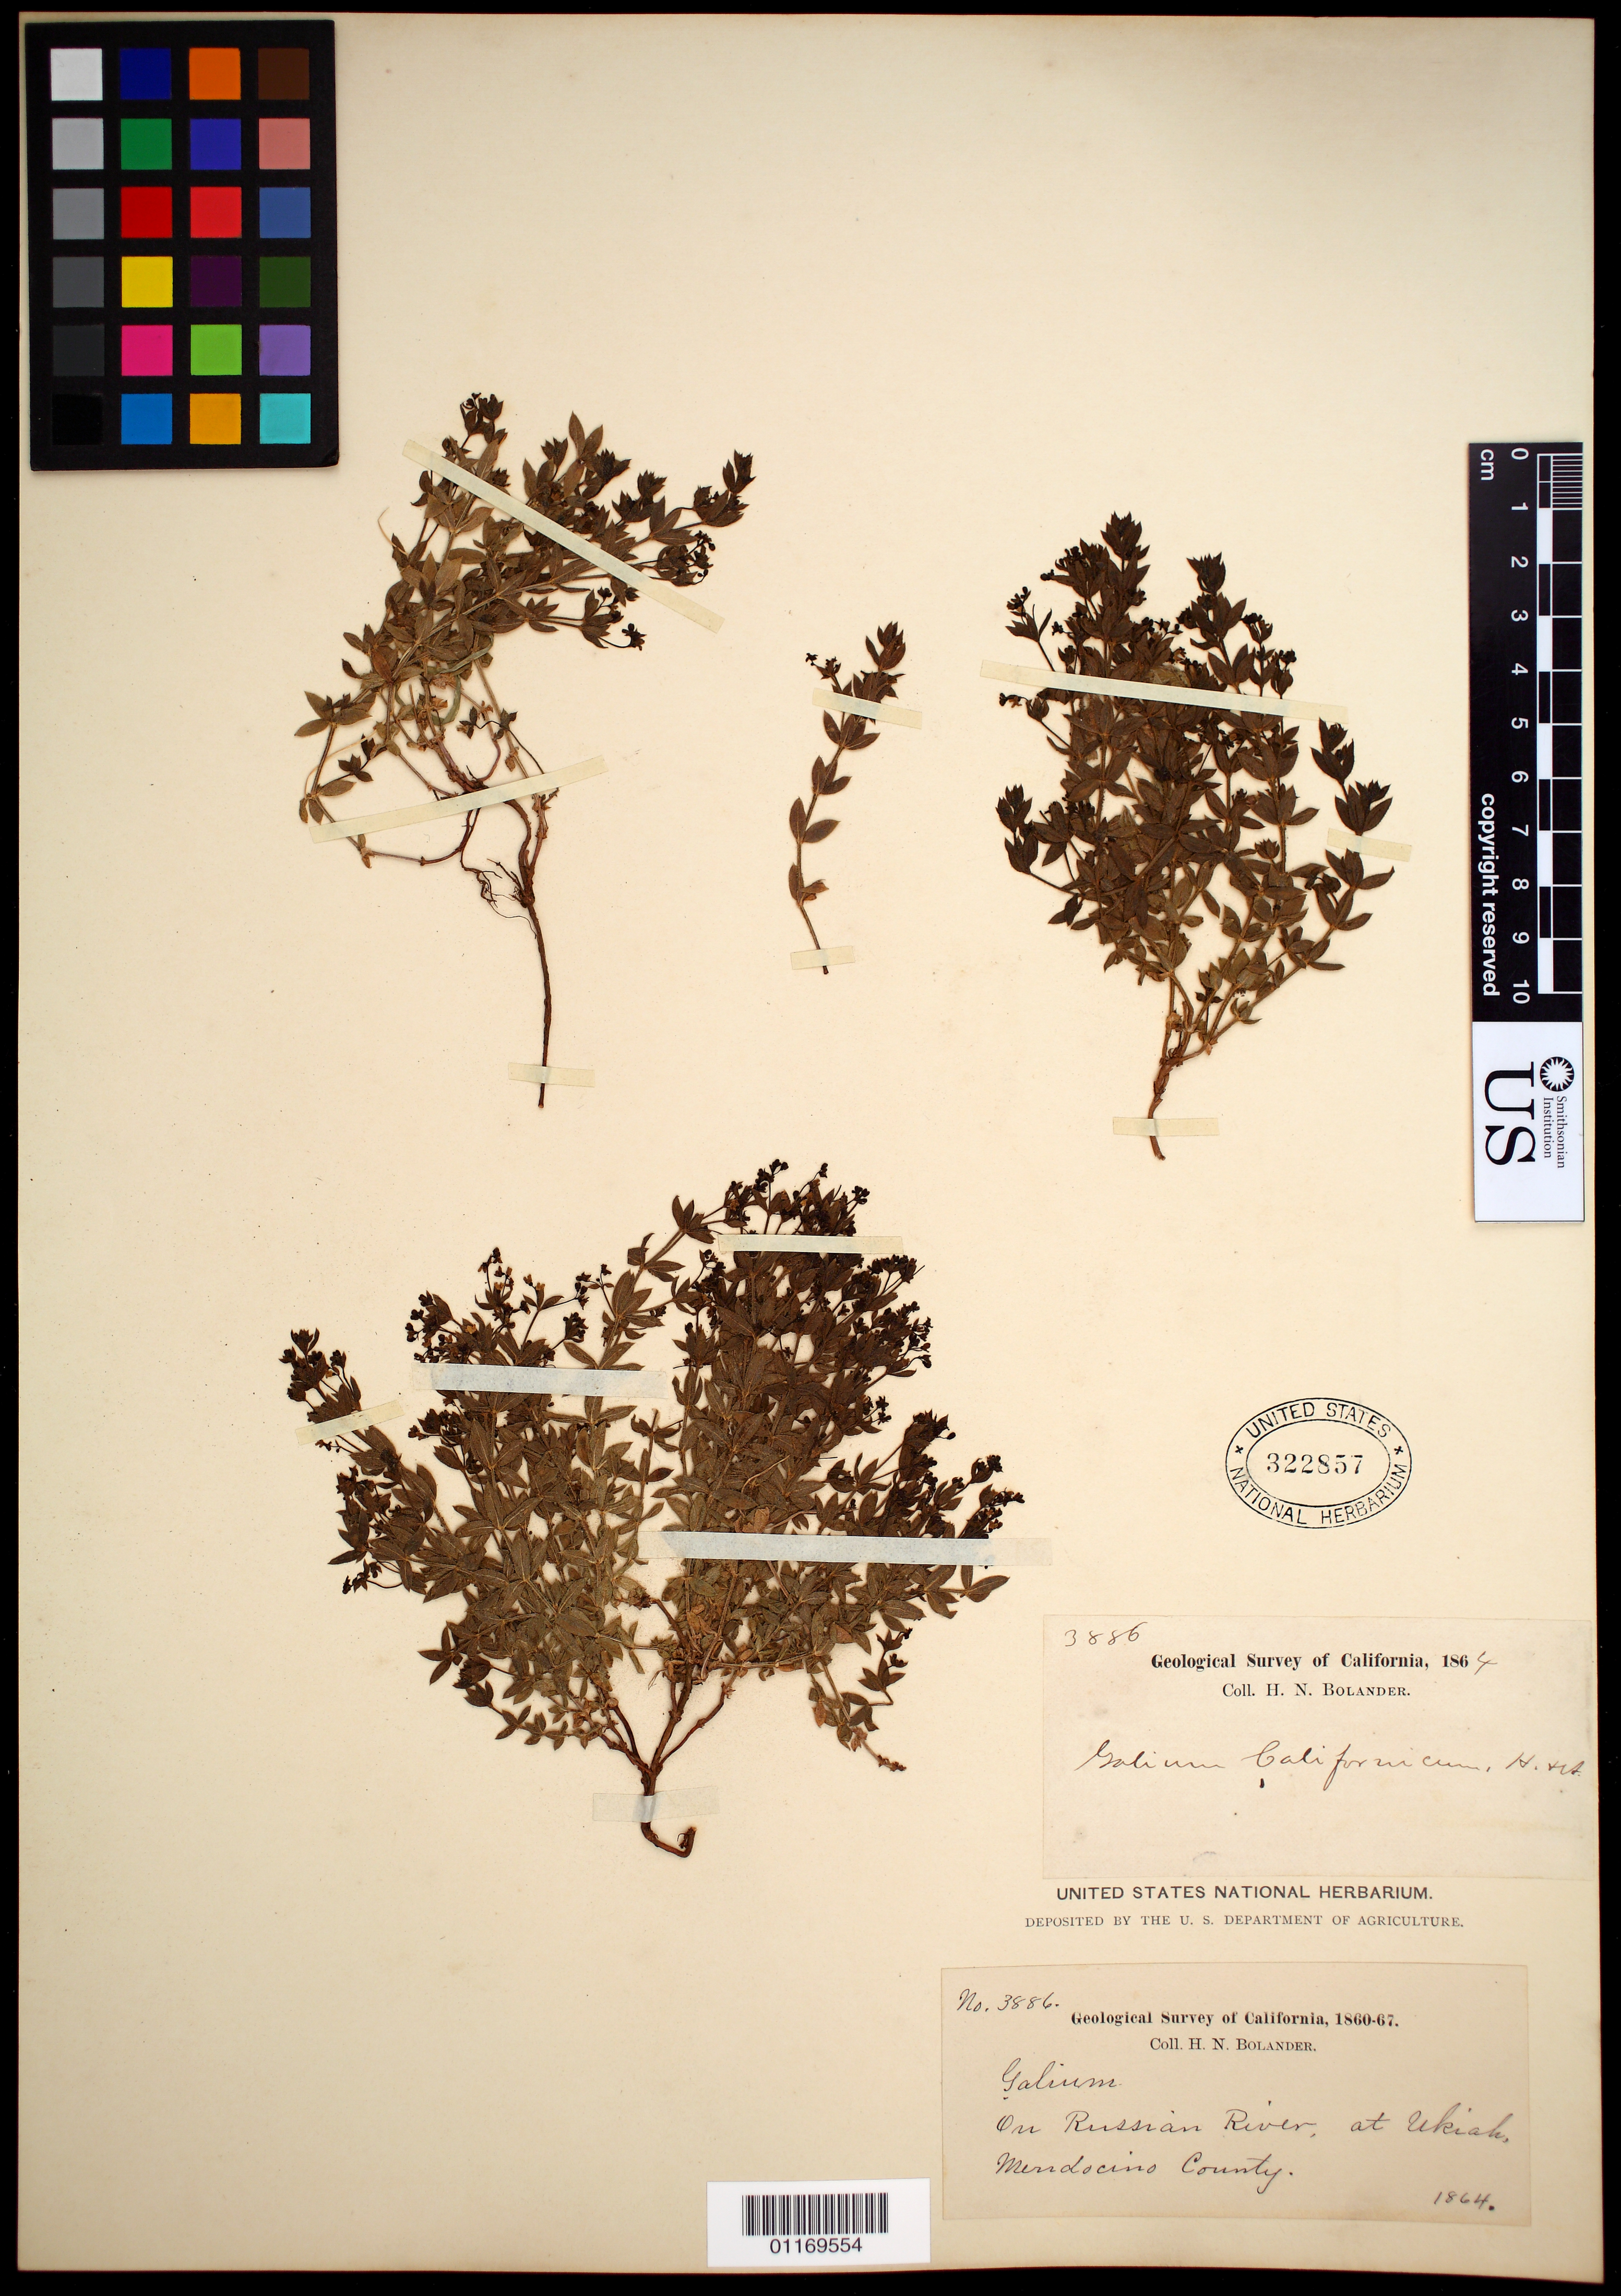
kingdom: Plantae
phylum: Tracheophyta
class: Magnoliopsida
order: Gentianales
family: Rubiaceae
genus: Galium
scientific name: Galium californicum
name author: Hook. & Arn.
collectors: H. Bolander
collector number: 3886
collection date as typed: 1864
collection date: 1864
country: United States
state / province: California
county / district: Mendocino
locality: on Russian River, at Ukiah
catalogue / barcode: US 322857